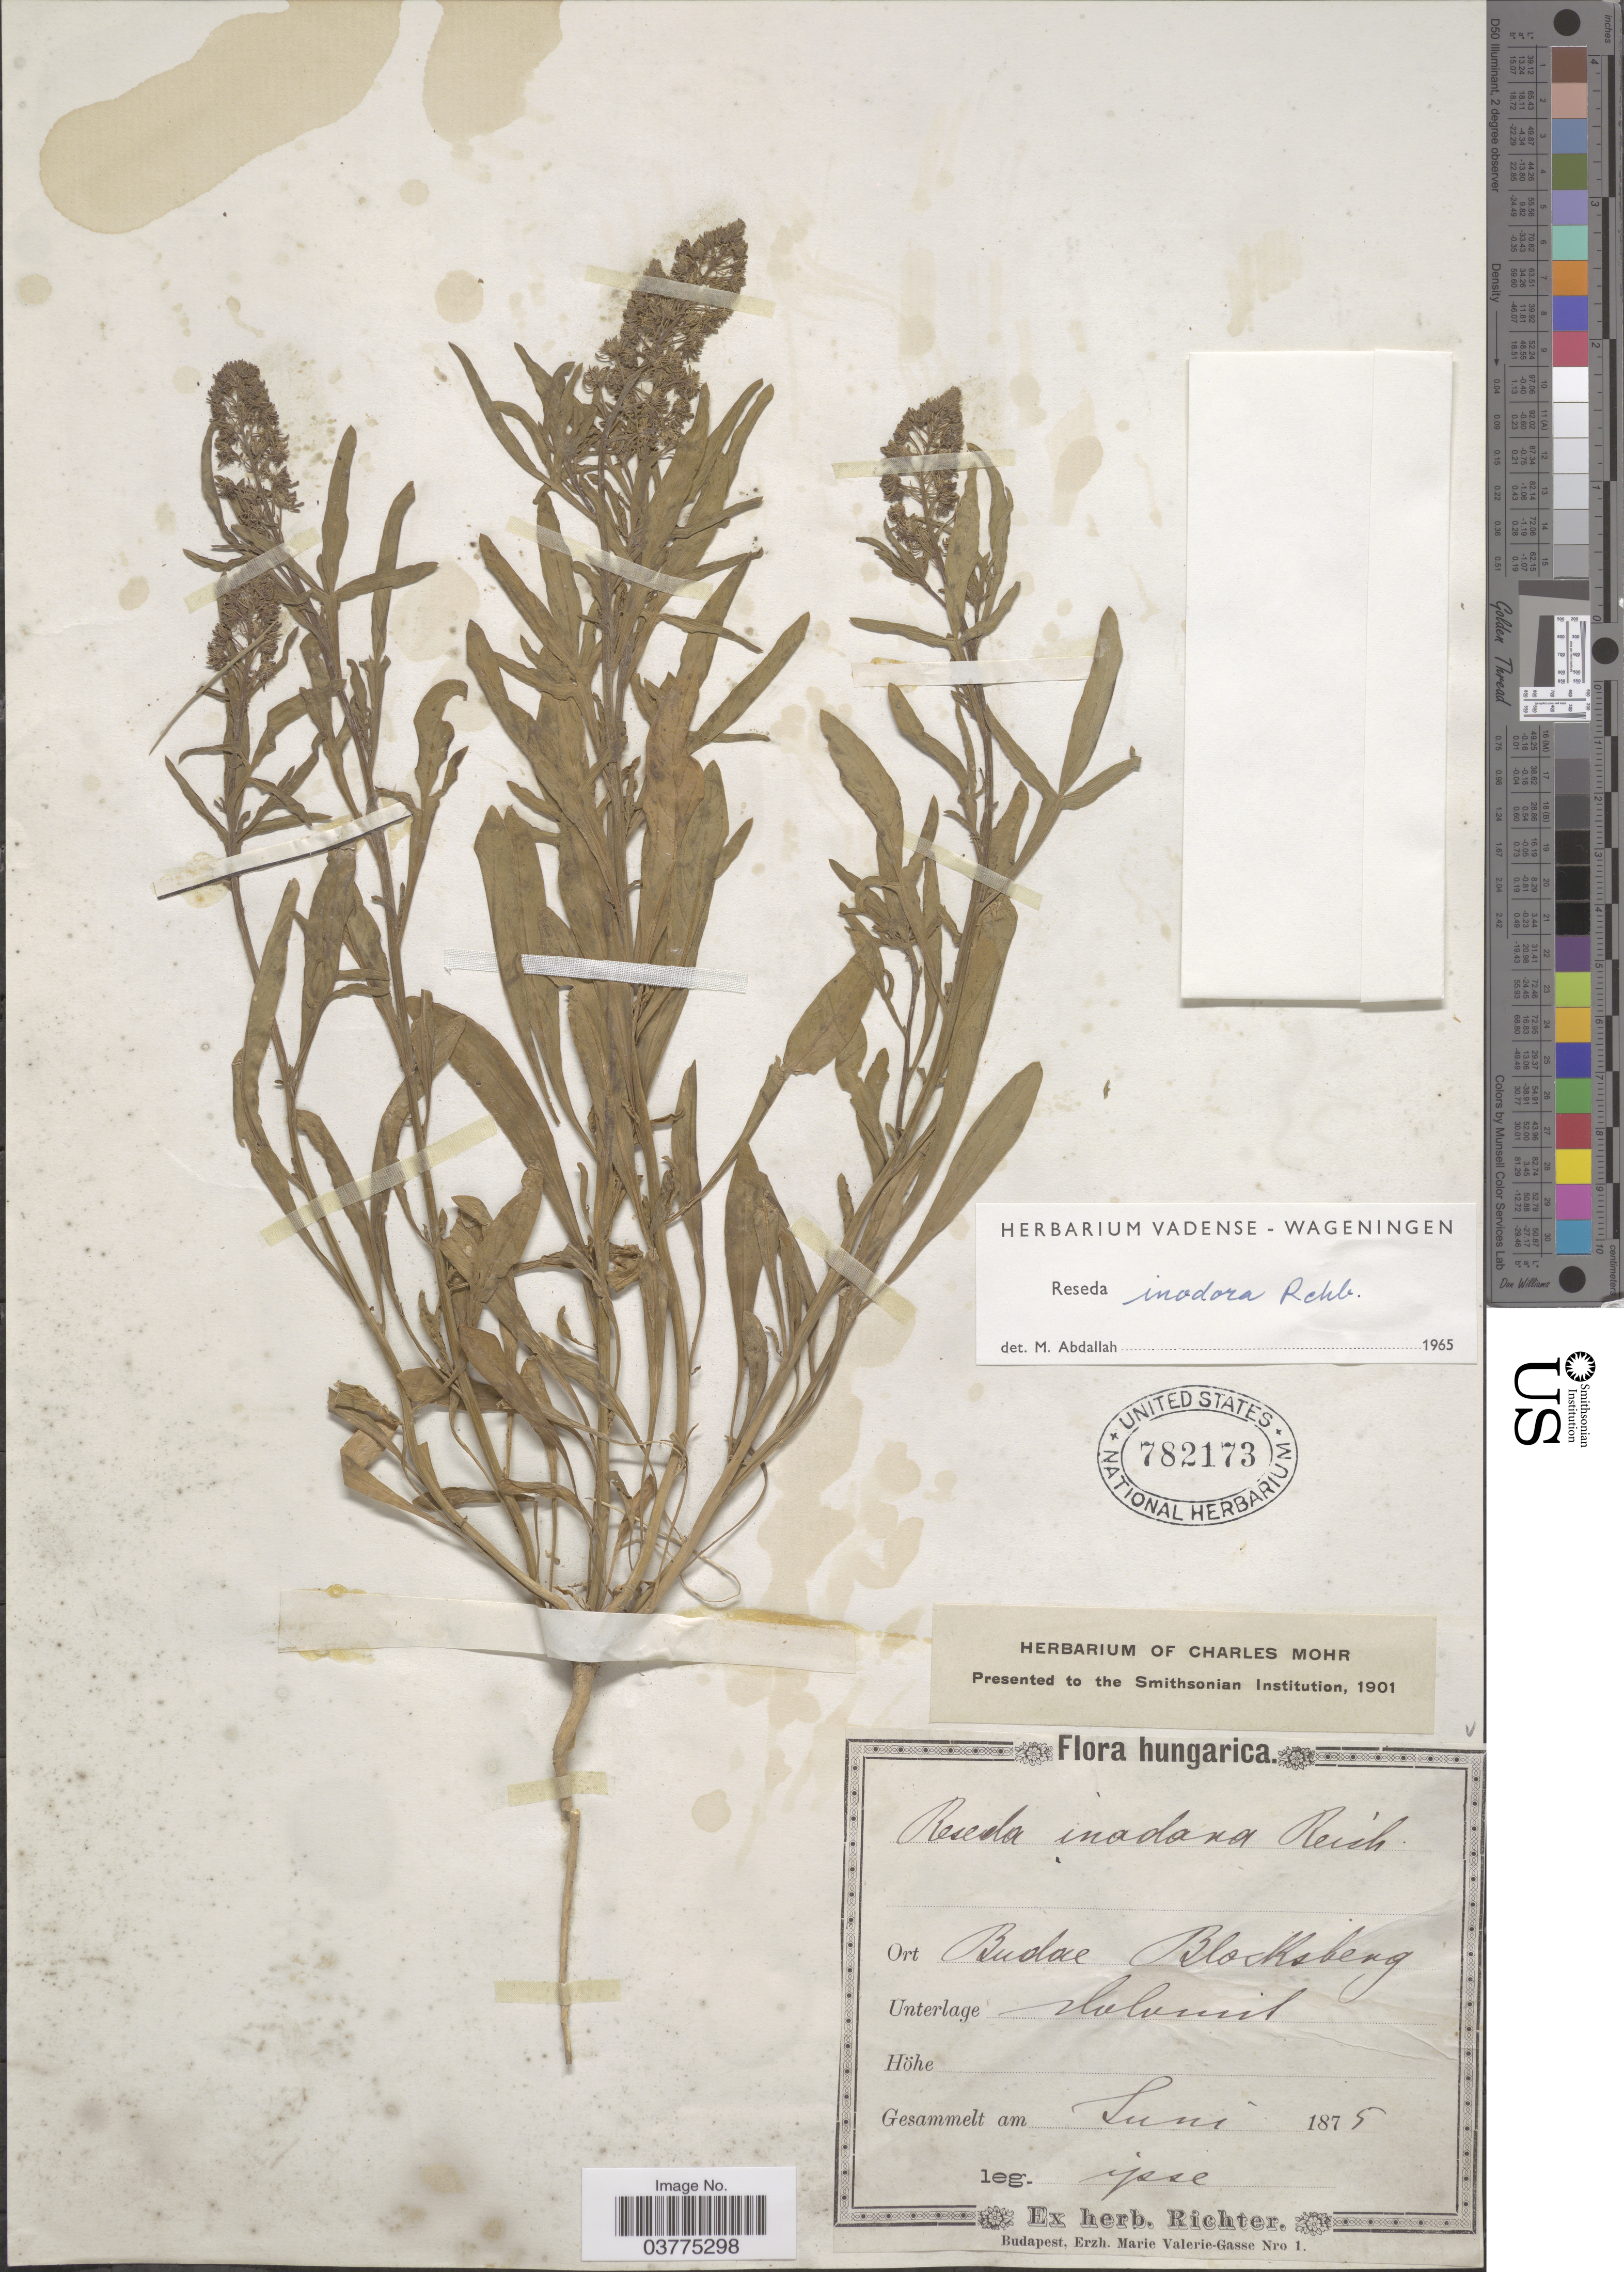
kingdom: Plantae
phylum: Tracheophyta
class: Magnoliopsida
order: Brassicales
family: Resedaceae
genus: Reseda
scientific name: Reseda inodora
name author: Rchb.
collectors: -- Richter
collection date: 1875-06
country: Hungary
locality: Budae Blocksberg.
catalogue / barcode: US 782173